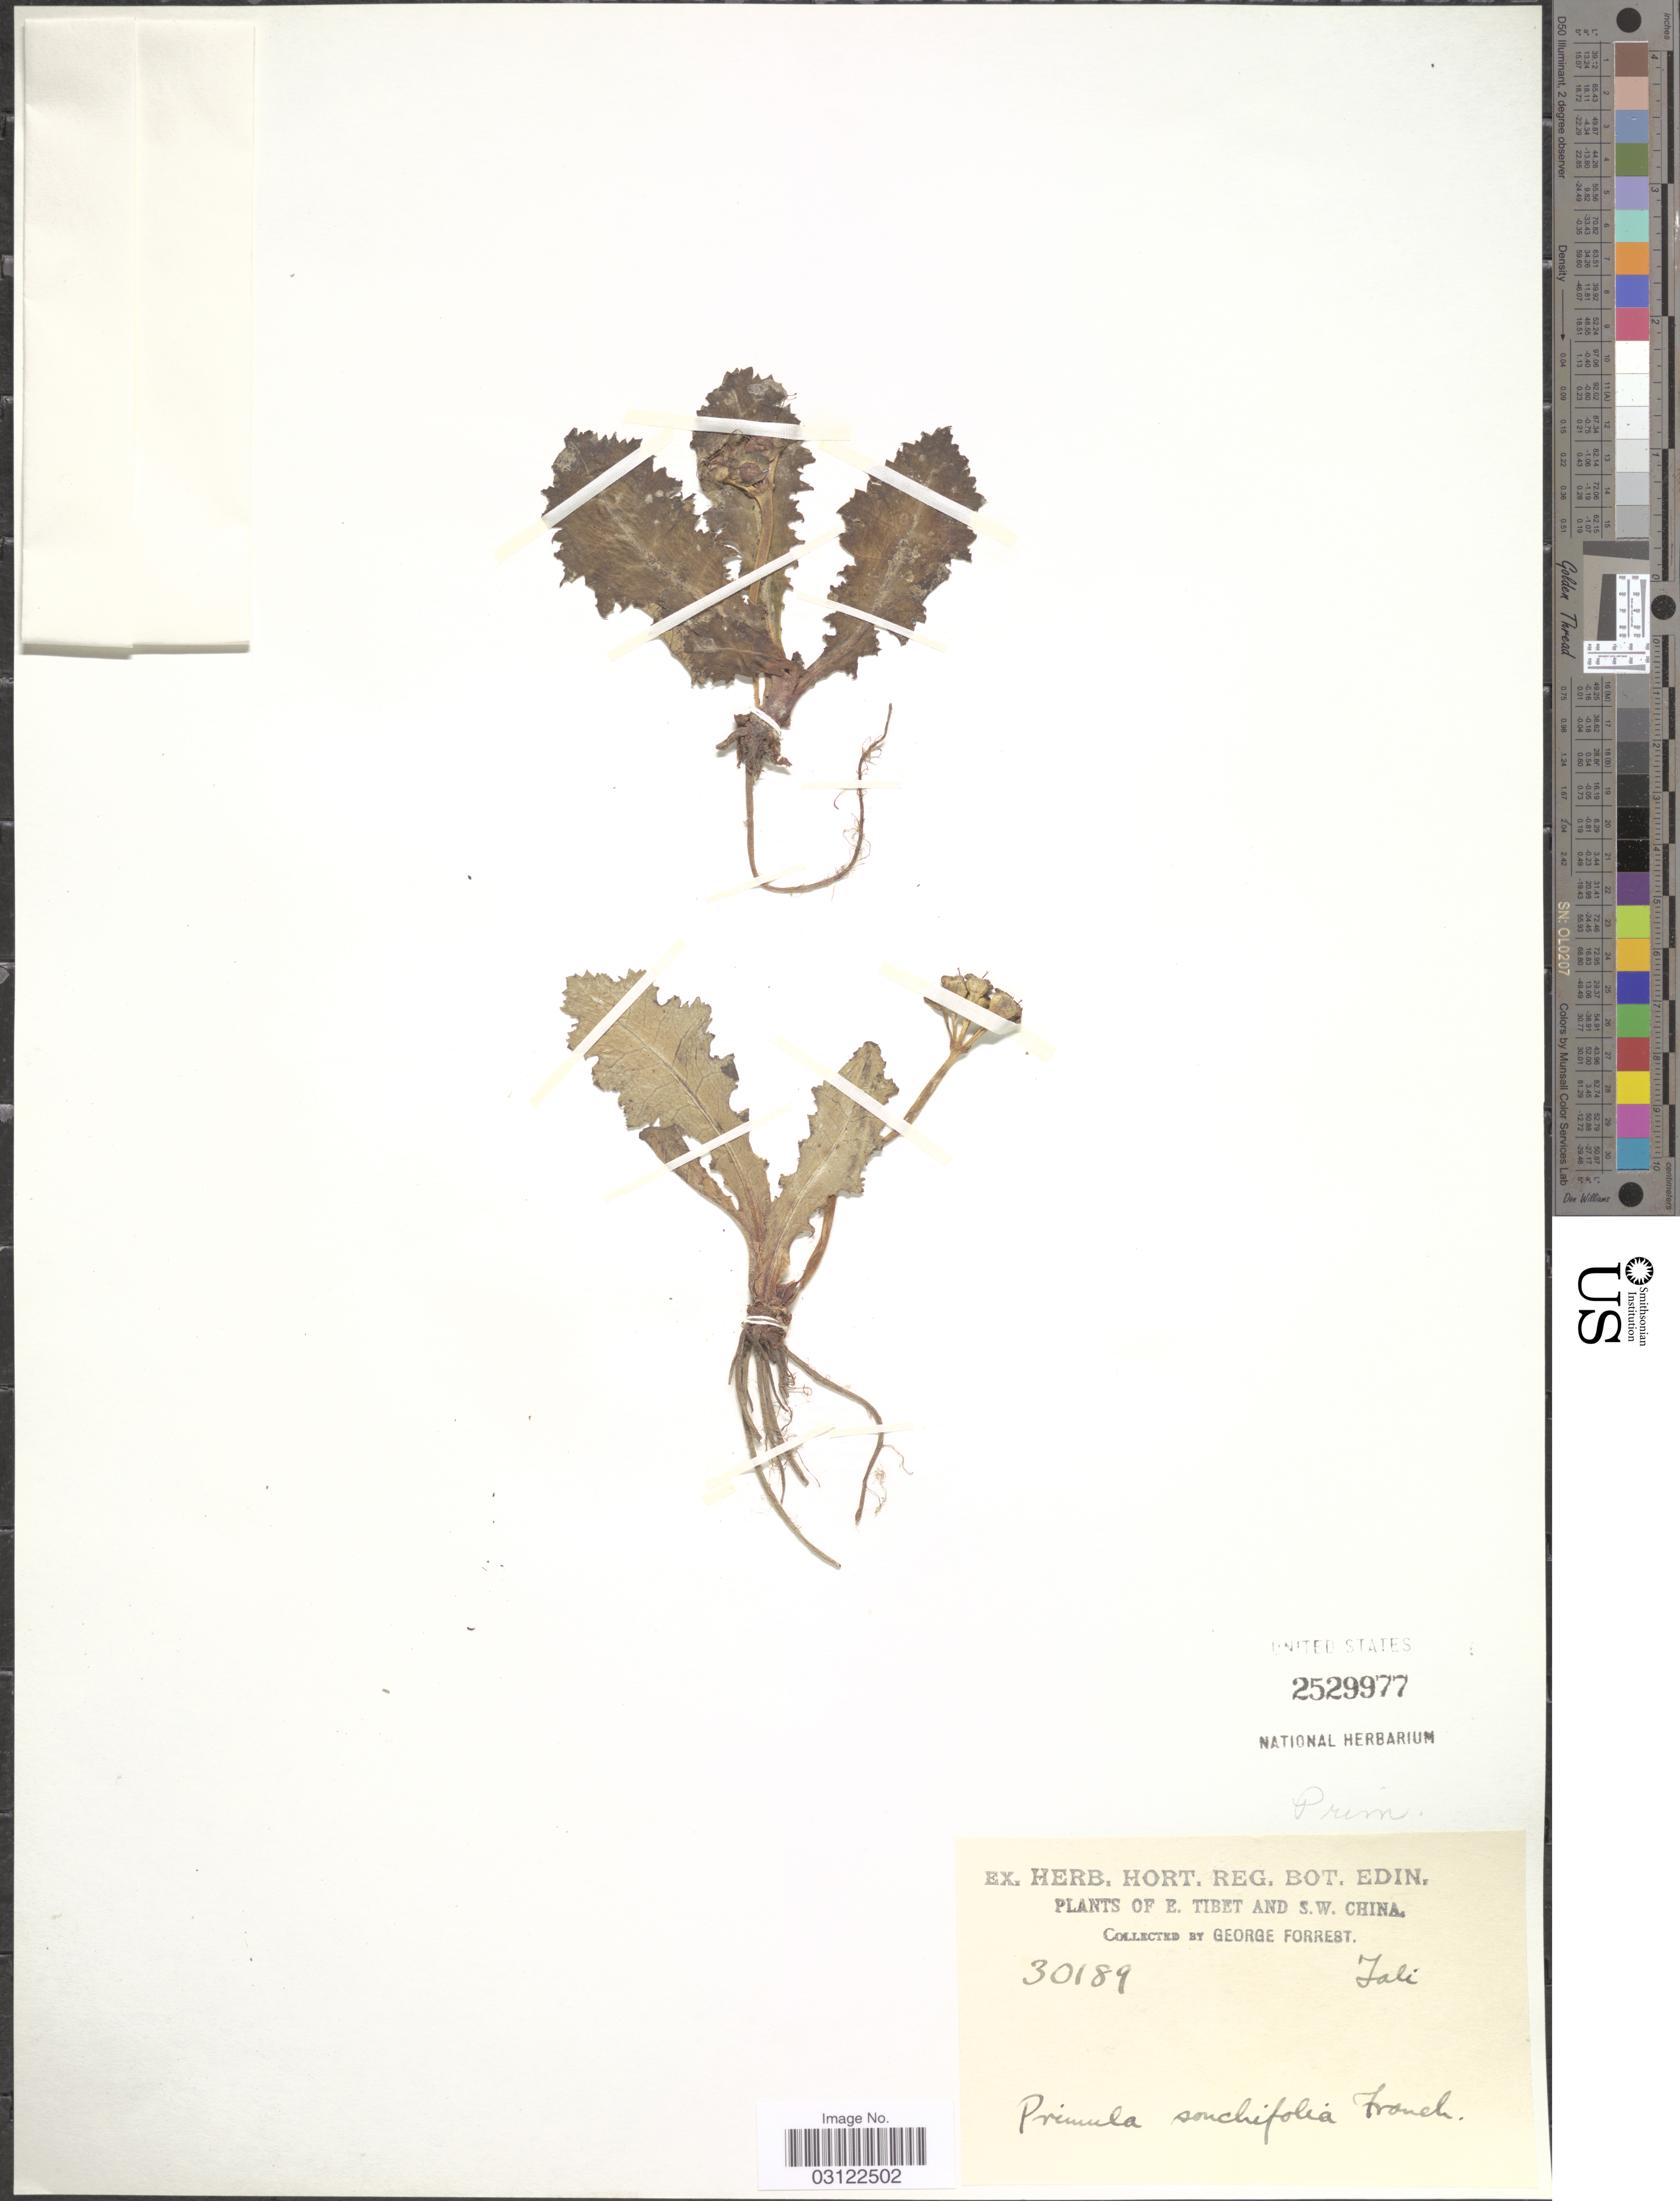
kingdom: Plantae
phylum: Tracheophyta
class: Magnoliopsida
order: Ericales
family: Primulaceae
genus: Primula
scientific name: Primula sonchifolia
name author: Franch.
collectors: G. Forrest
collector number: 30189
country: China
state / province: Xizang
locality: E. Tibet and S.W. China. Tali.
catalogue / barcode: US 2529977